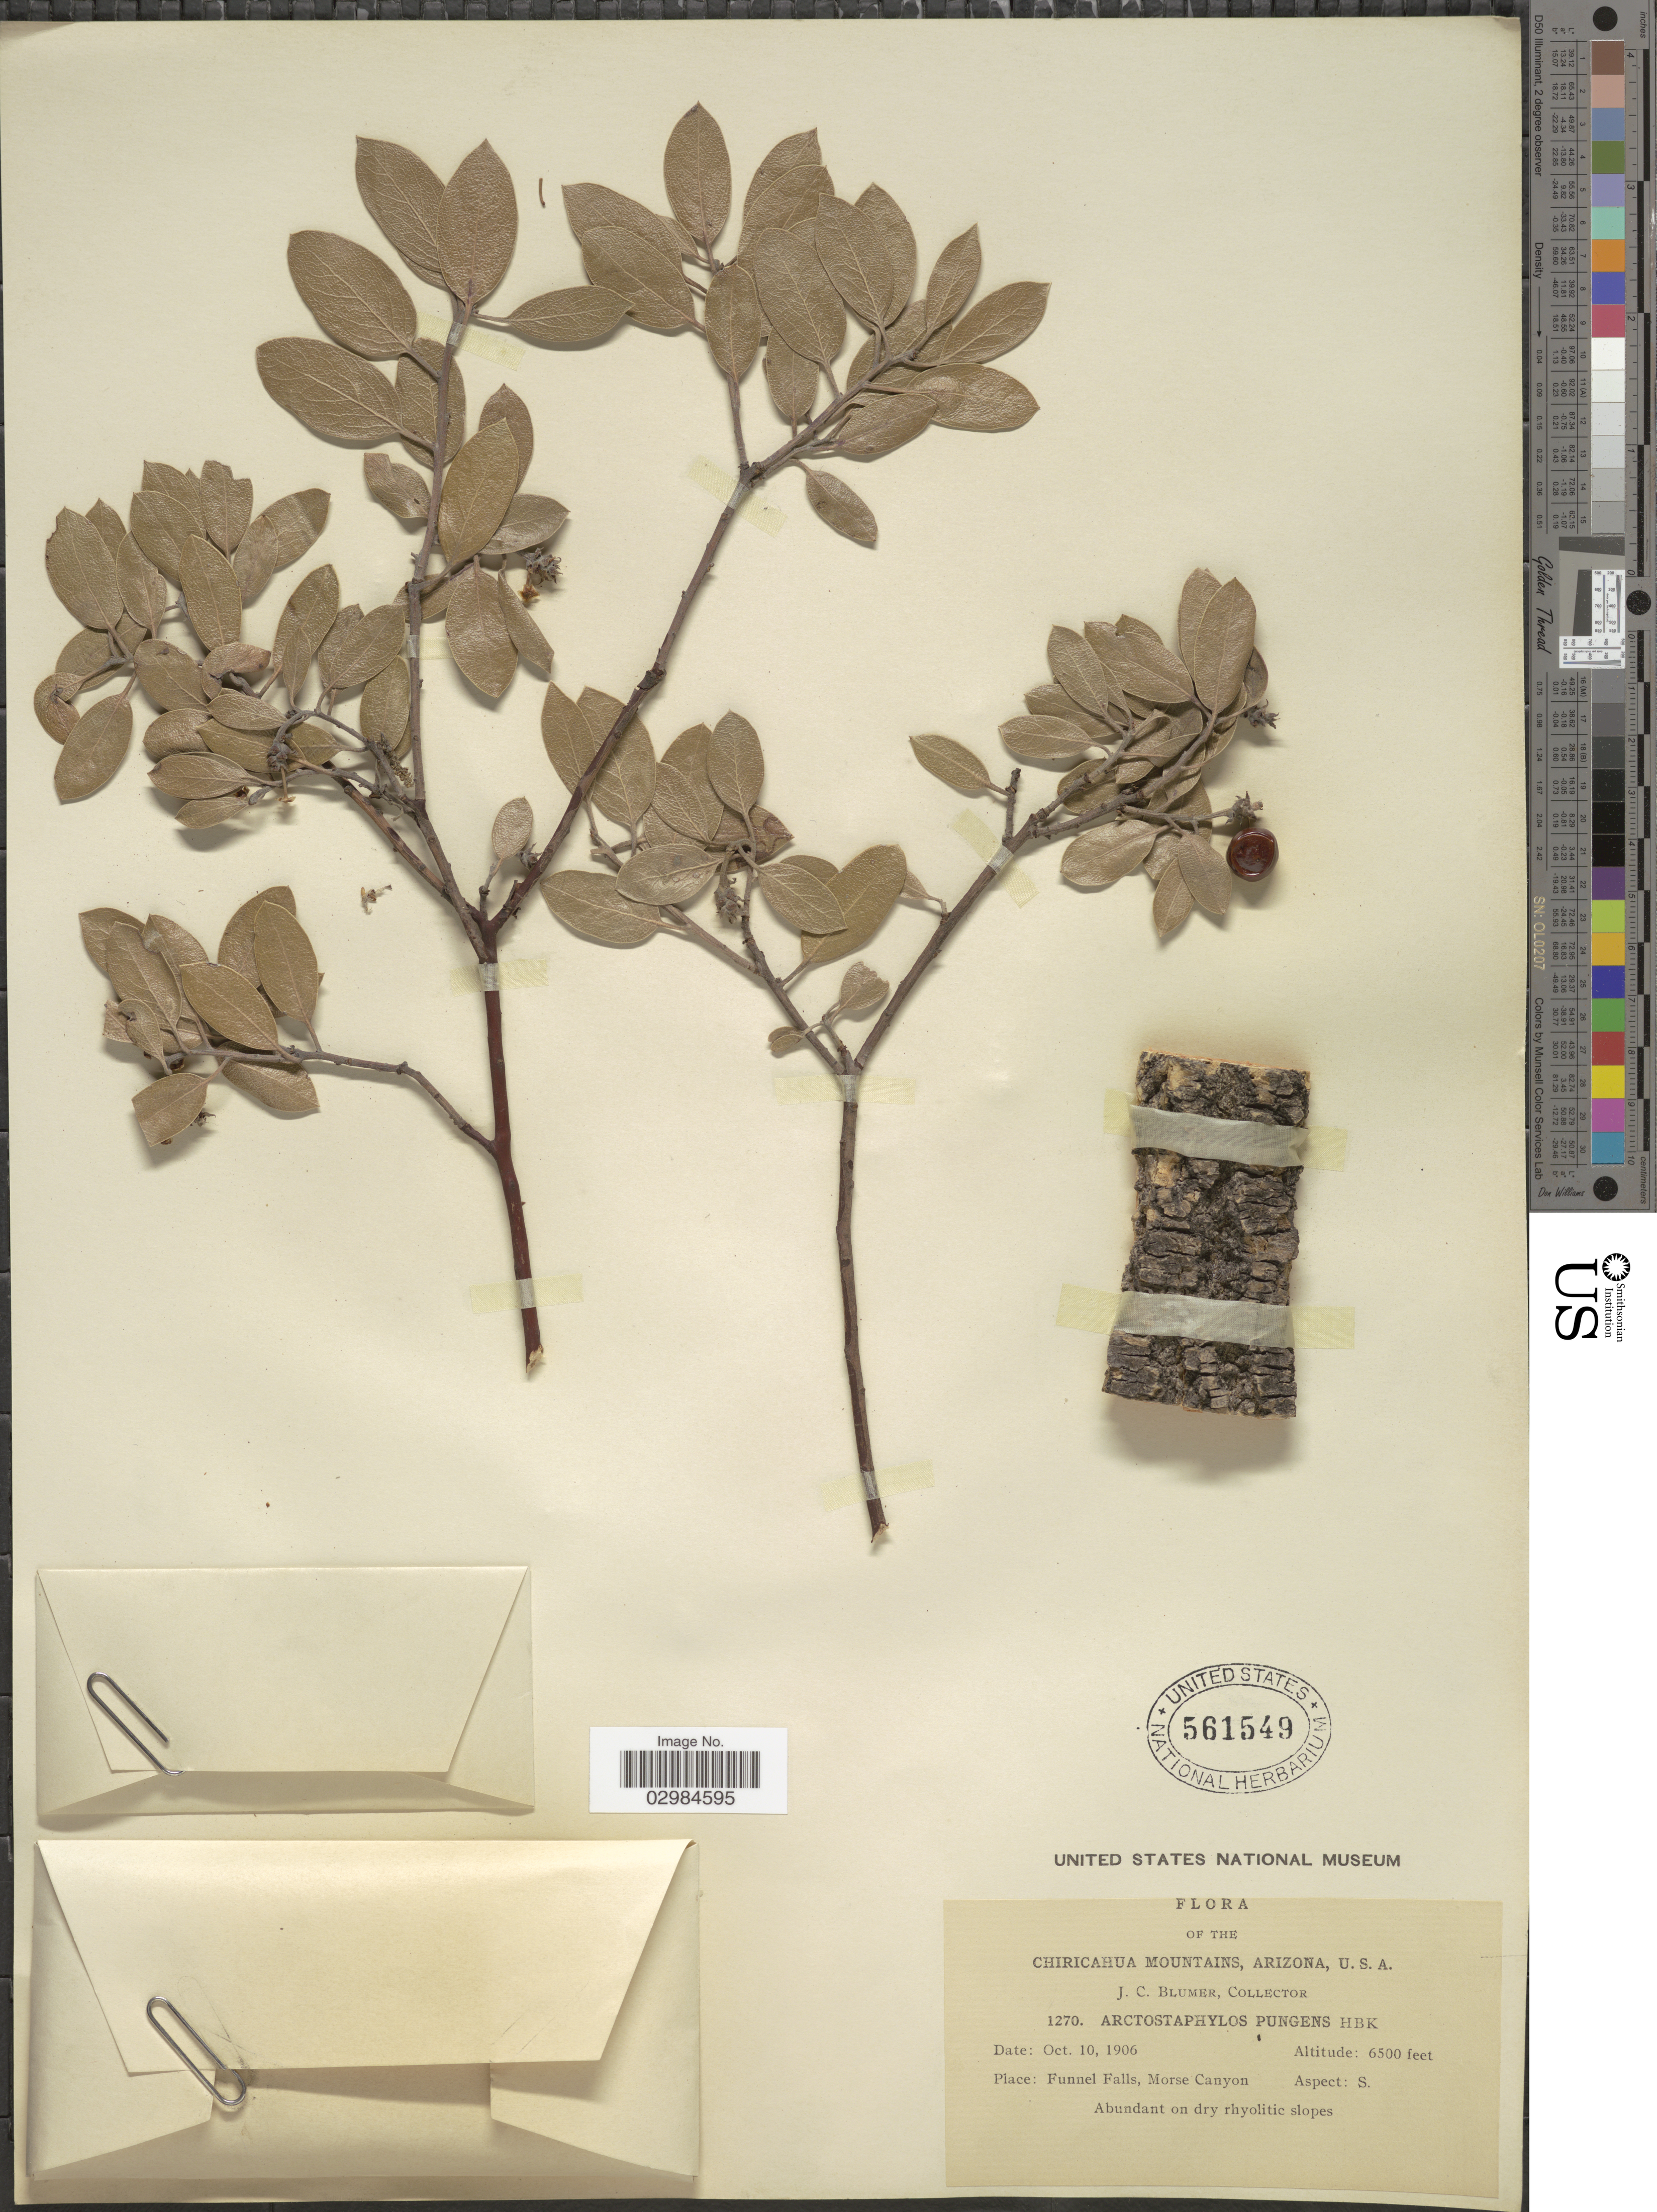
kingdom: Plantae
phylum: Tracheophyta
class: Magnoliopsida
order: Ericales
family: Ericaceae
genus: Arctostaphylos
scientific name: Arctostaphylos pungens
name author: Kunth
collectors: J. C. Blumer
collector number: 1270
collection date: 1906-10-10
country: United States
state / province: Arizona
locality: Chiricahua Mountains. Funnel Falls, Morse Canyon.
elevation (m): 1981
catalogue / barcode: US 561549